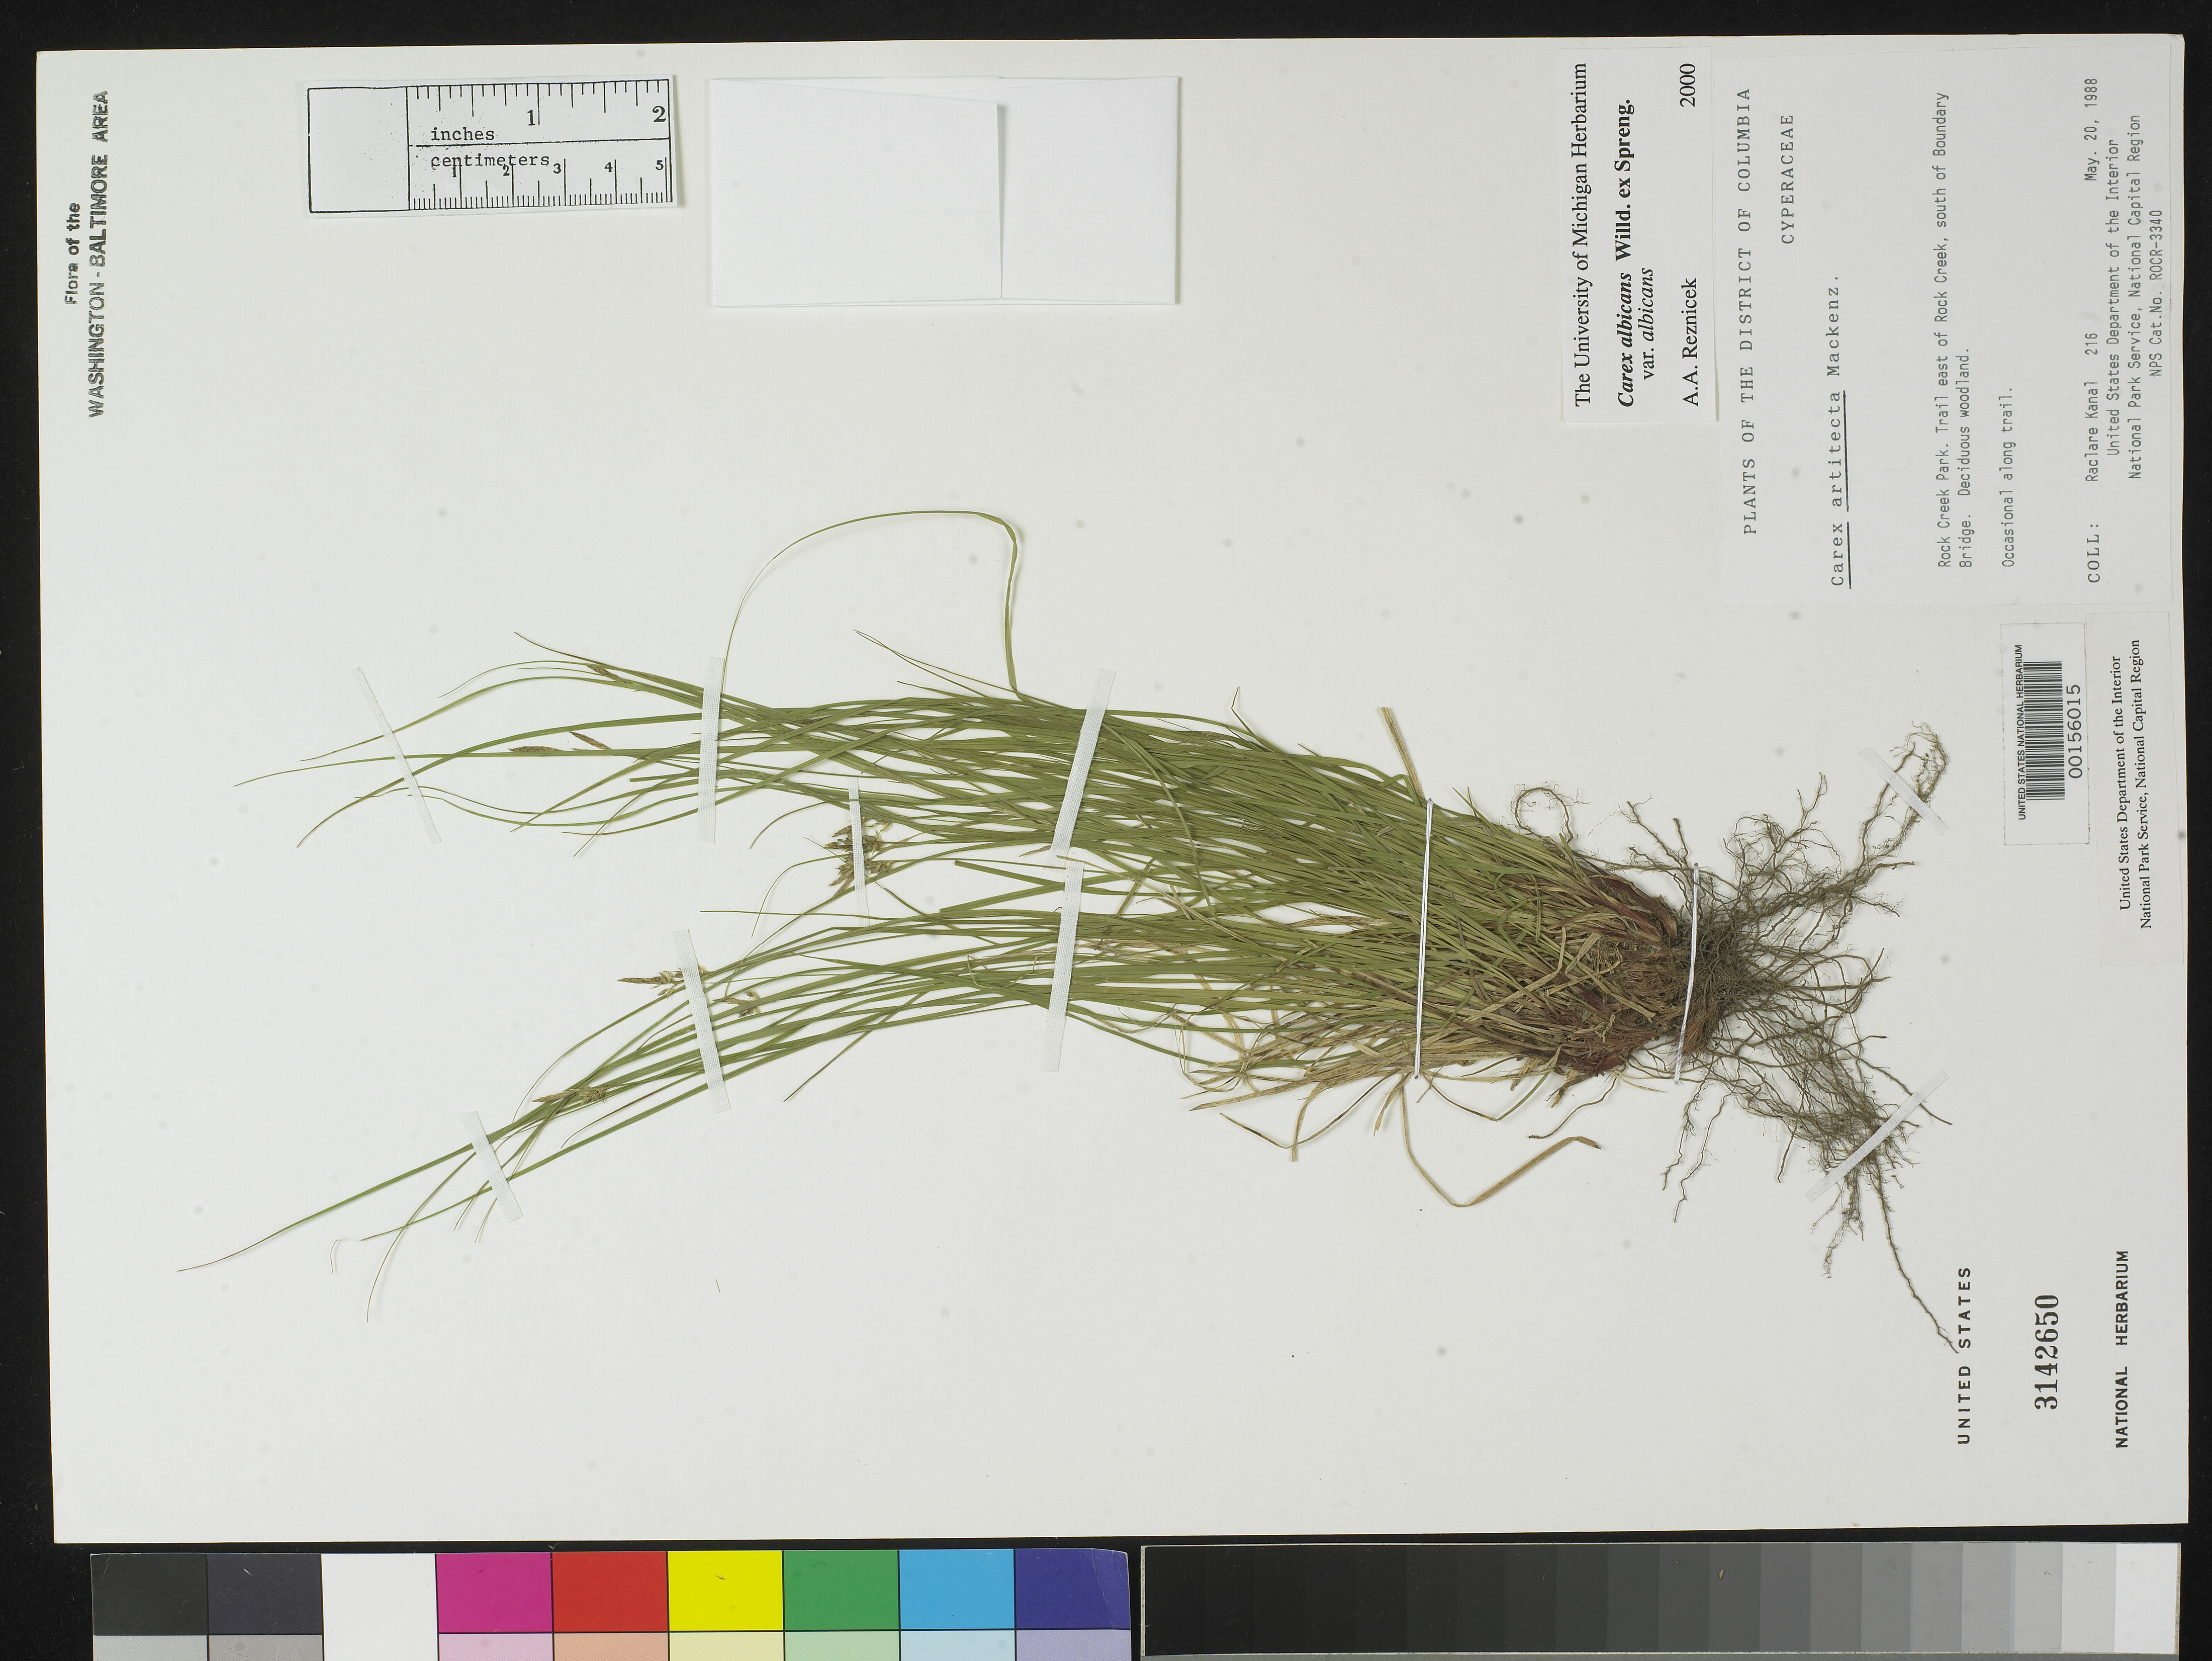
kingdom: Plantae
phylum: Tracheophyta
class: Liliopsida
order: Poales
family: Cyperaceae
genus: Carex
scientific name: Carex albicans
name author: Willd. ex Spreng.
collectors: R. Kanal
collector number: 216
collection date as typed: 20 May 1988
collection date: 1988-05-20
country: United States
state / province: District of Columbia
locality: Rock Creek Park, E of Rock Creek, S of Boundary Bridge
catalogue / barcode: US 3142650